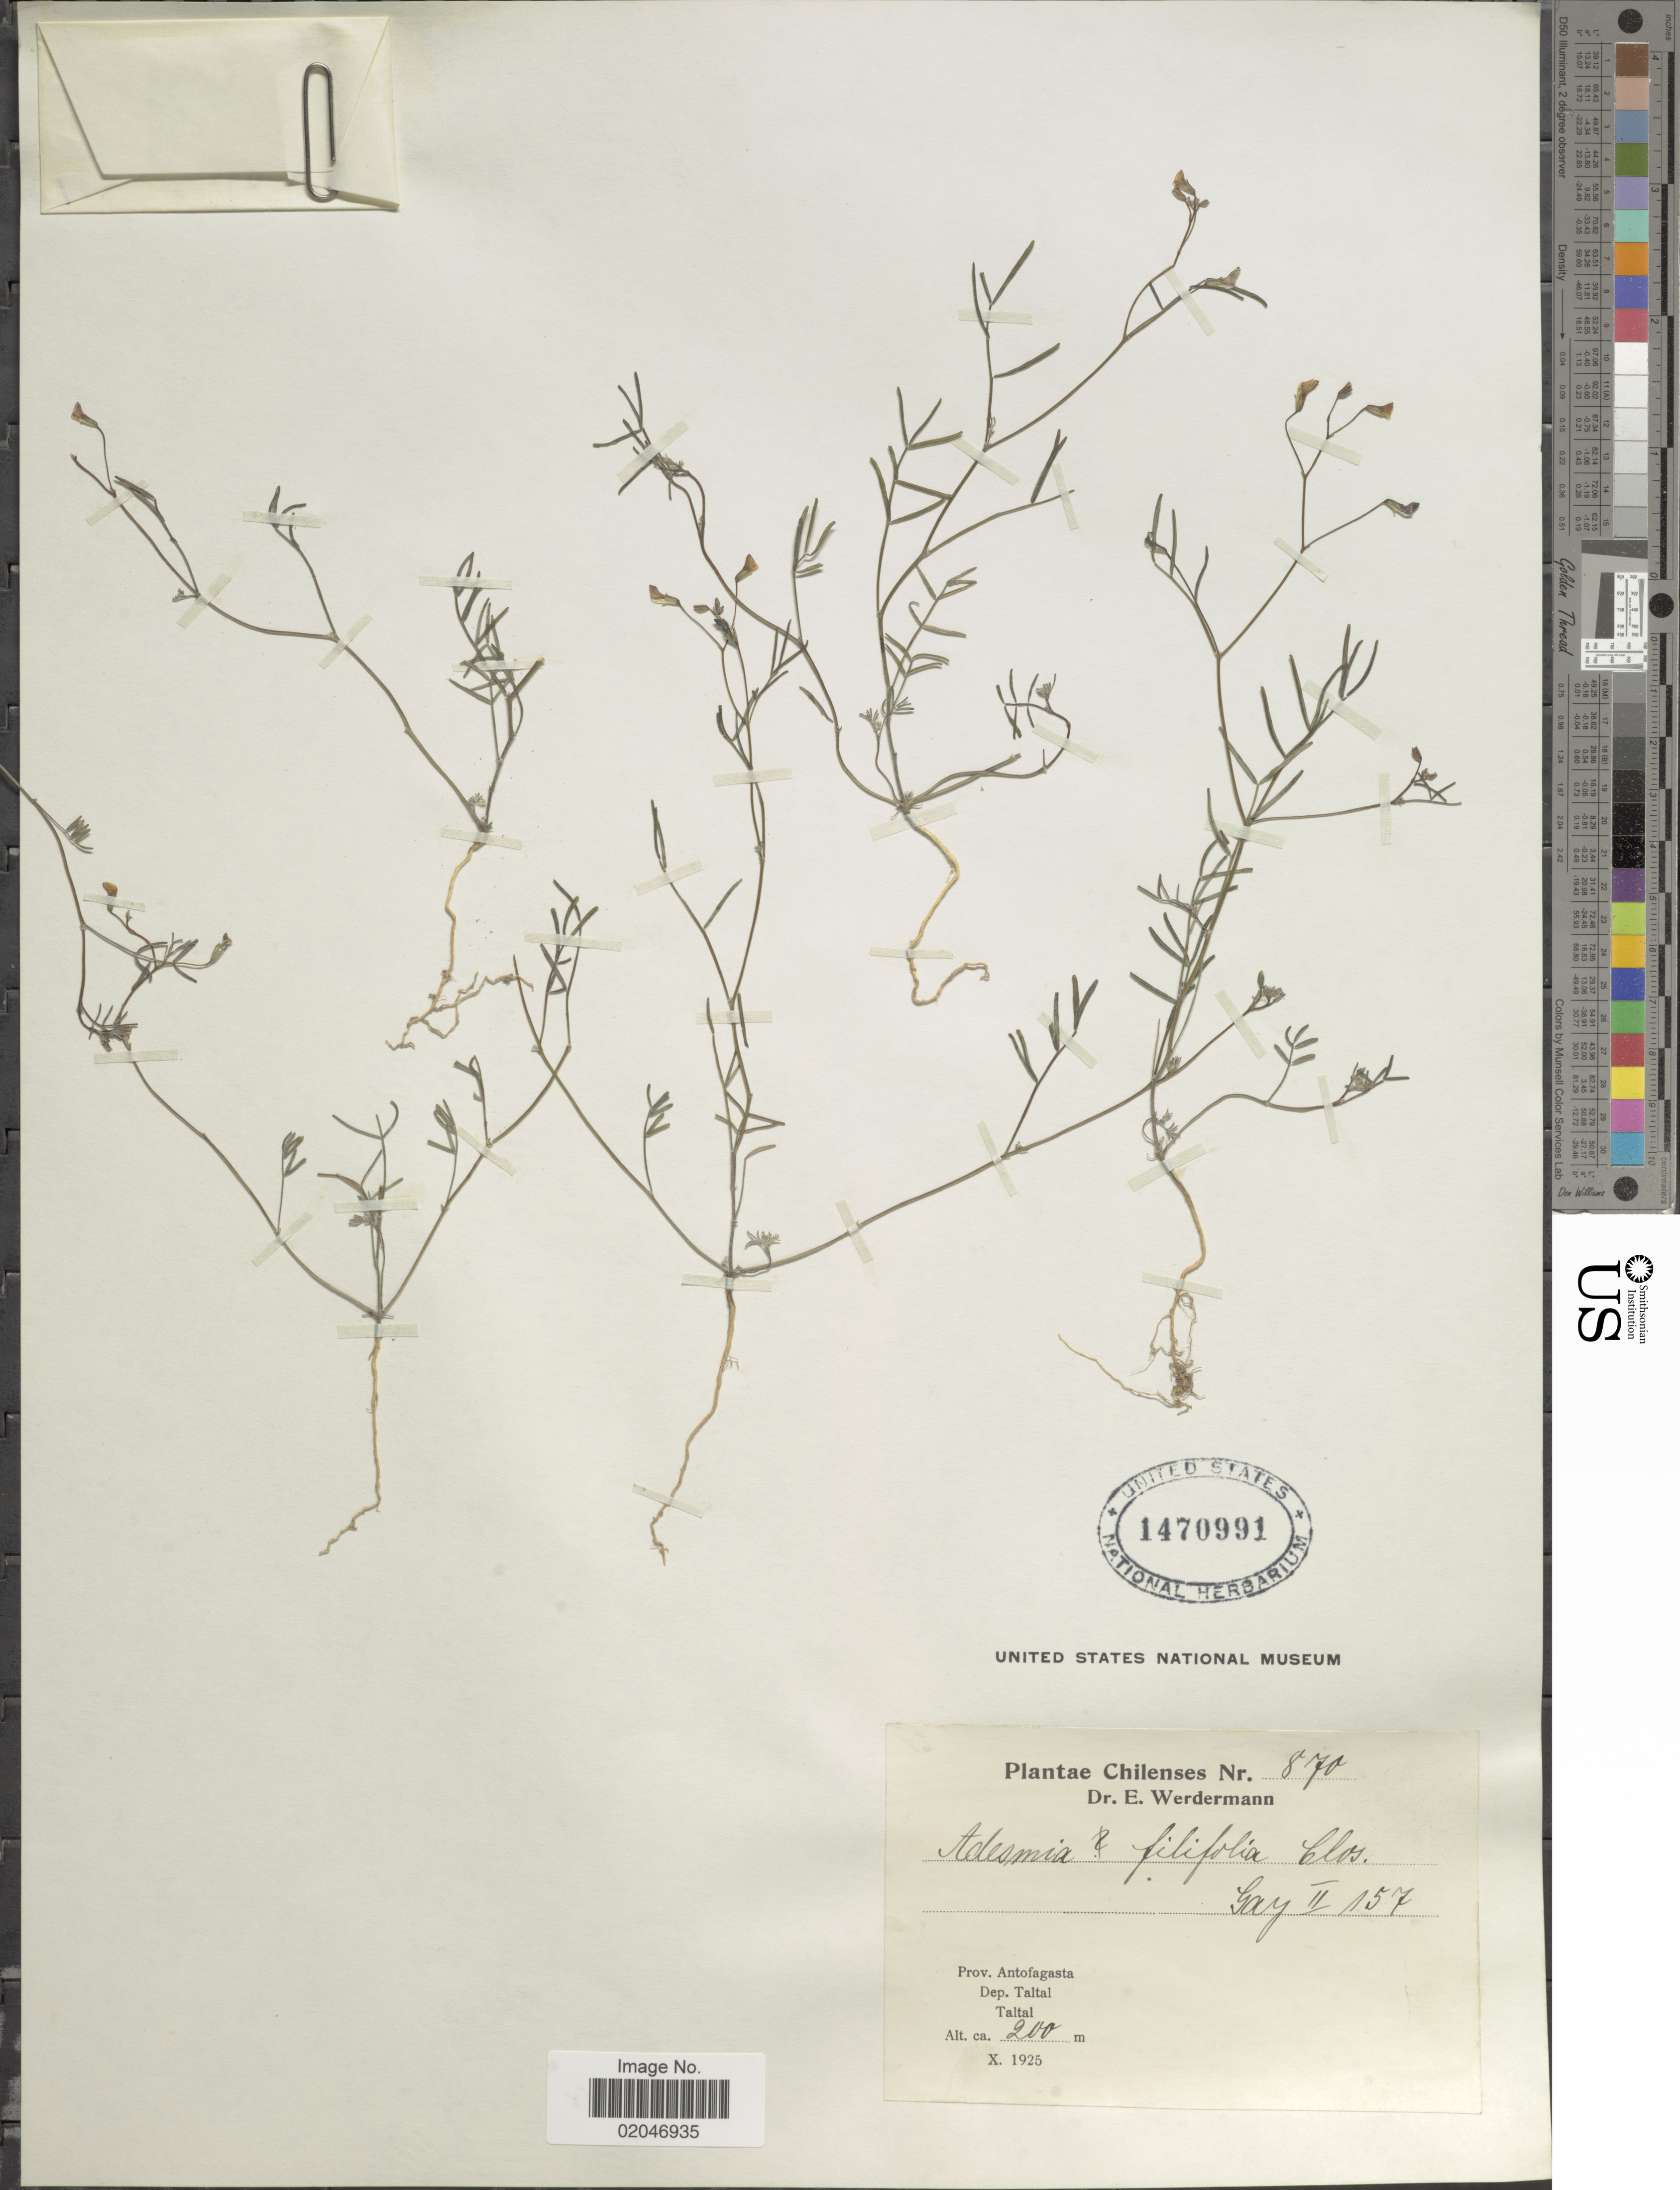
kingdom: Plantae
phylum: Tracheophyta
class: Magnoliopsida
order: Fabales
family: Fabaceae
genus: Adesmia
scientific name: Adesmia filifolia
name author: Clos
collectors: E. Werdermann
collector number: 870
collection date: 1925-10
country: Chile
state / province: Antofagasta (II)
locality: Dep. Taltal, Taltal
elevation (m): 200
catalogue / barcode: US 1470991